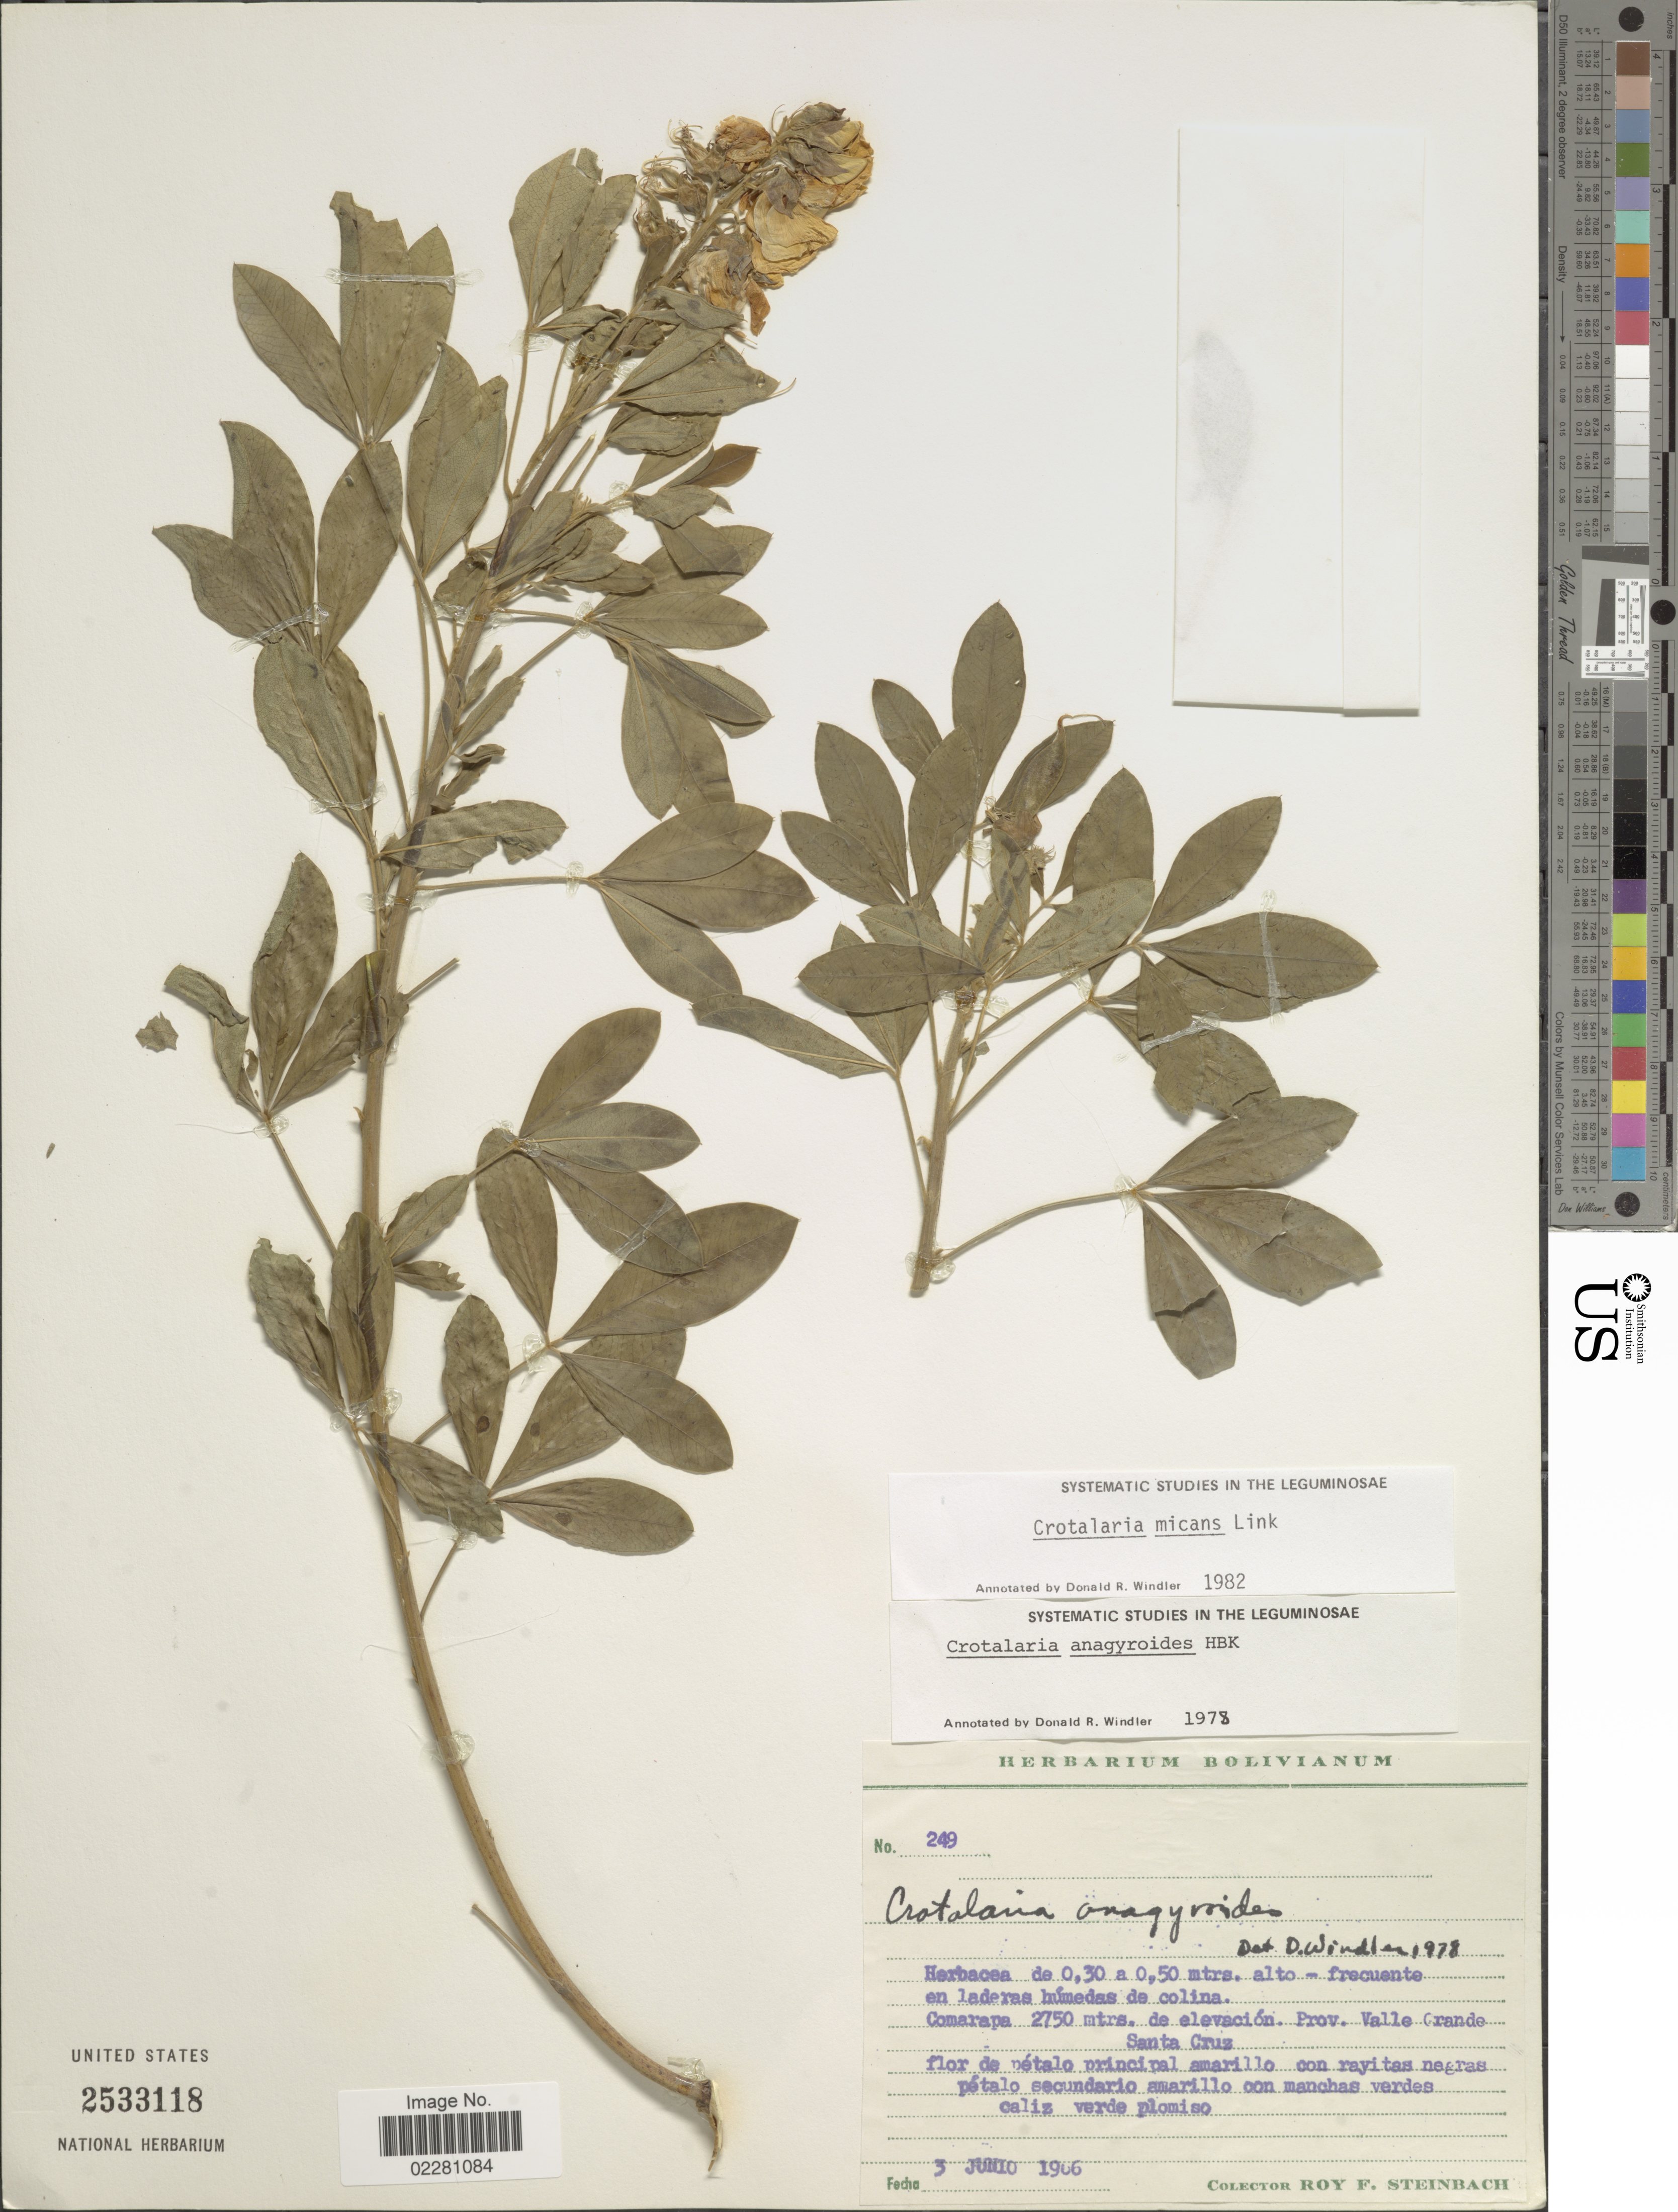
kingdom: Plantae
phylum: Tracheophyta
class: Magnoliopsida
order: Fabales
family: Fabaceae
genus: Crotalaria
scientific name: Crotalaria micans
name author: Link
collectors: R. F. Steinbach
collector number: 249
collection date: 1906-06-03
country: Bolivia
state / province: Santa Cruz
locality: Comarapa, Prov. Valle Grande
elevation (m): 2750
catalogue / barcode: US 2533118